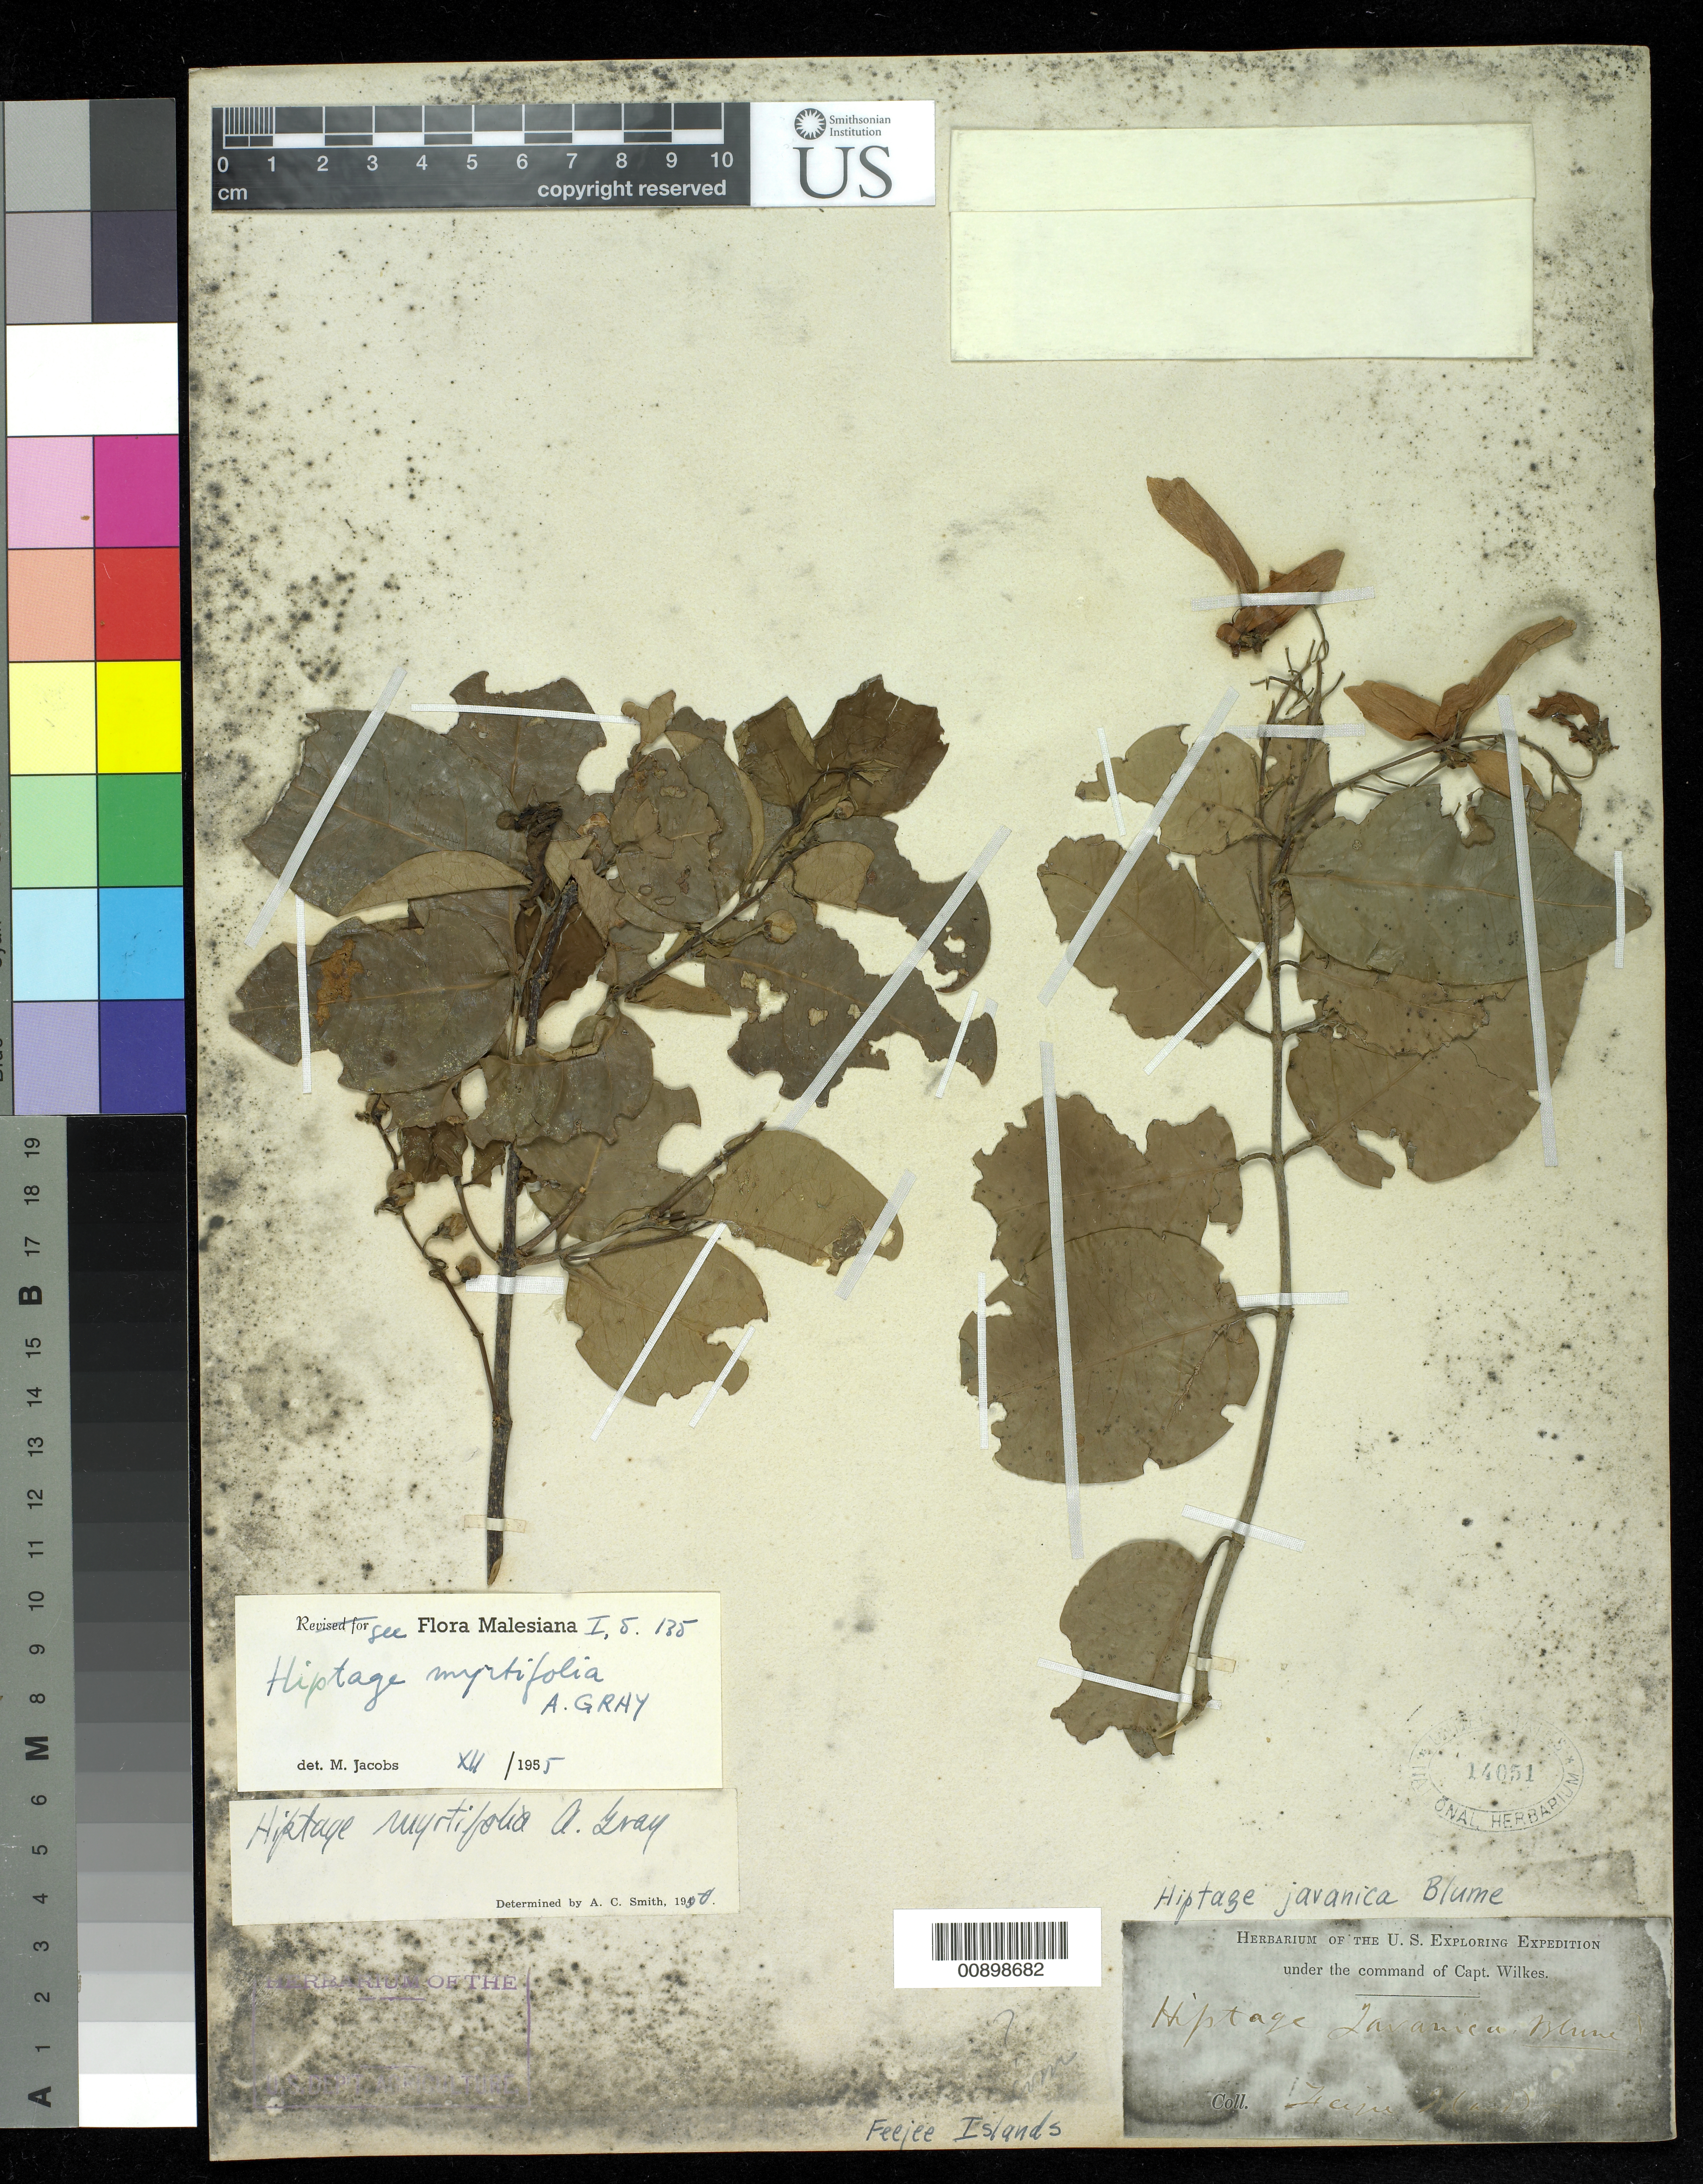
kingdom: Plantae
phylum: Tracheophyta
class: Magnoliopsida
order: Malpighiales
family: Malpighiaceae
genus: Hiptage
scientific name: Hiptage javanica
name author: Blume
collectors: Wilkes Explor. Exped.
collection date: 1838/1842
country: Fiji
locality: Feejee Islands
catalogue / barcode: US 14051